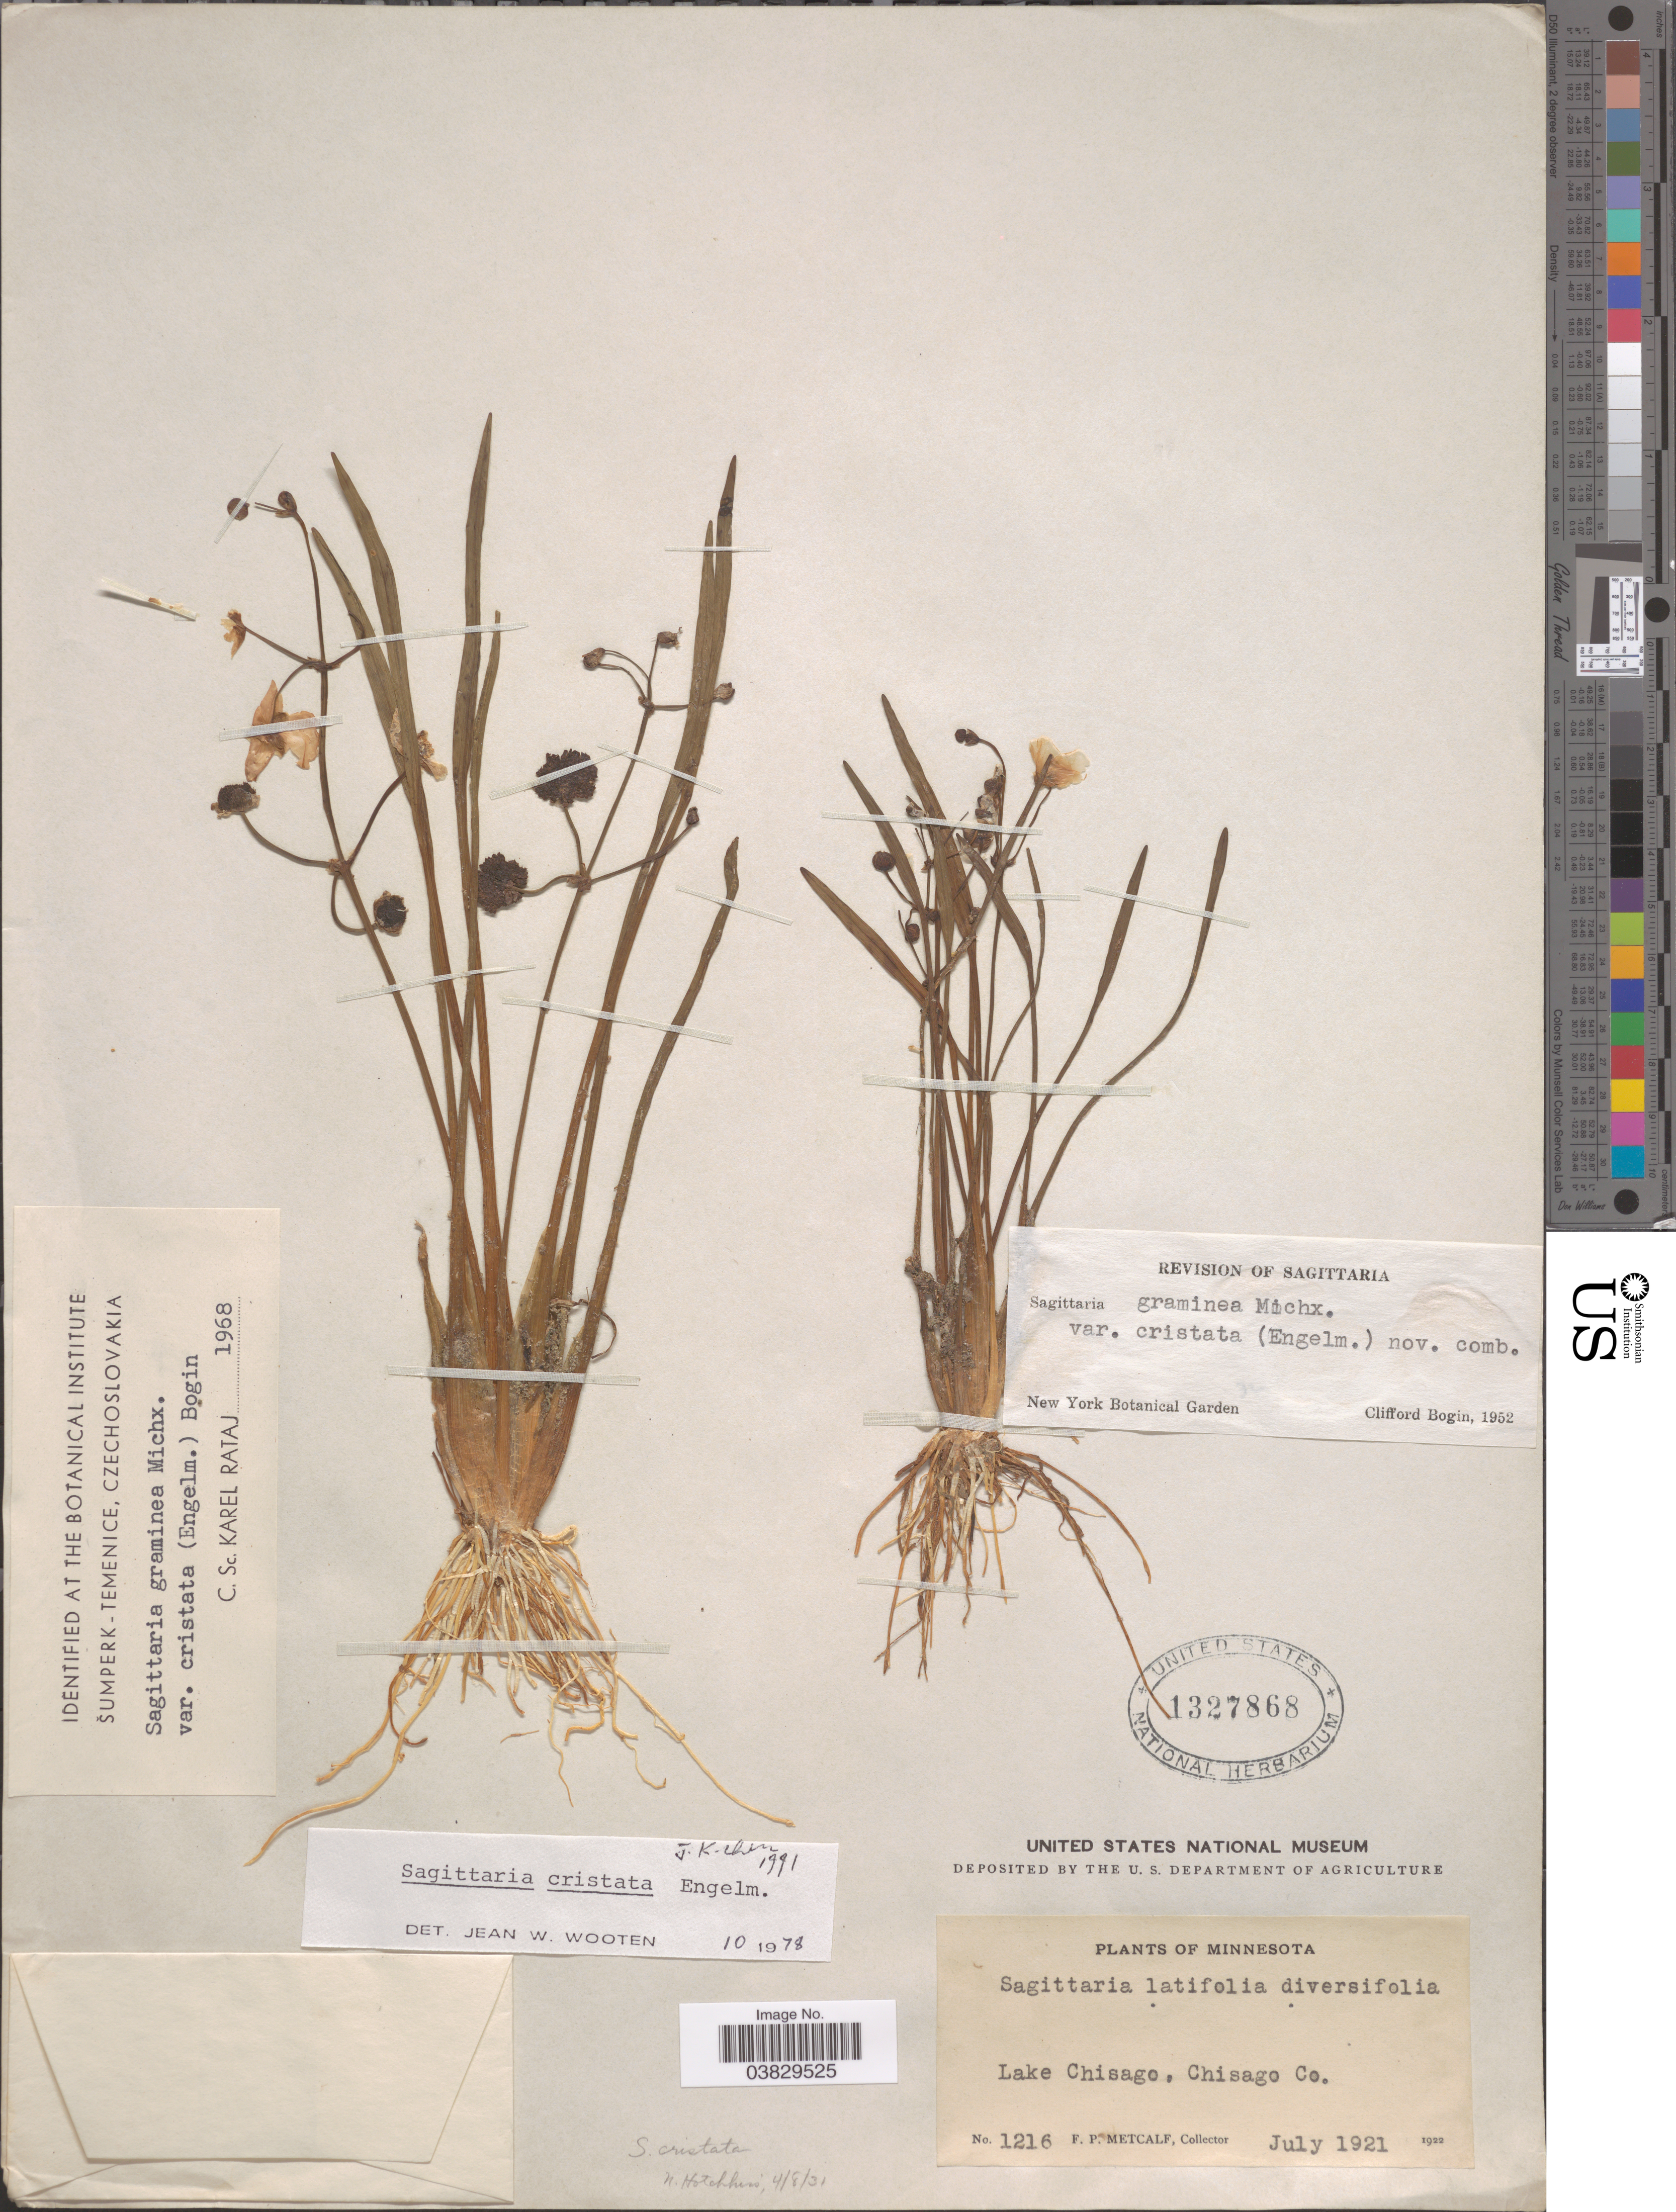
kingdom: Plantae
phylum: Tracheophyta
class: Liliopsida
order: Alismatales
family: Alismataceae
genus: Sagittaria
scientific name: Sagittaria cristata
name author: Engelm.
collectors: F. Metcalf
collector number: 1216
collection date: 1921-07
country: United States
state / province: Minnesota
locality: Lake Chisago, Chisago Co.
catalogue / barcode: US 1327868